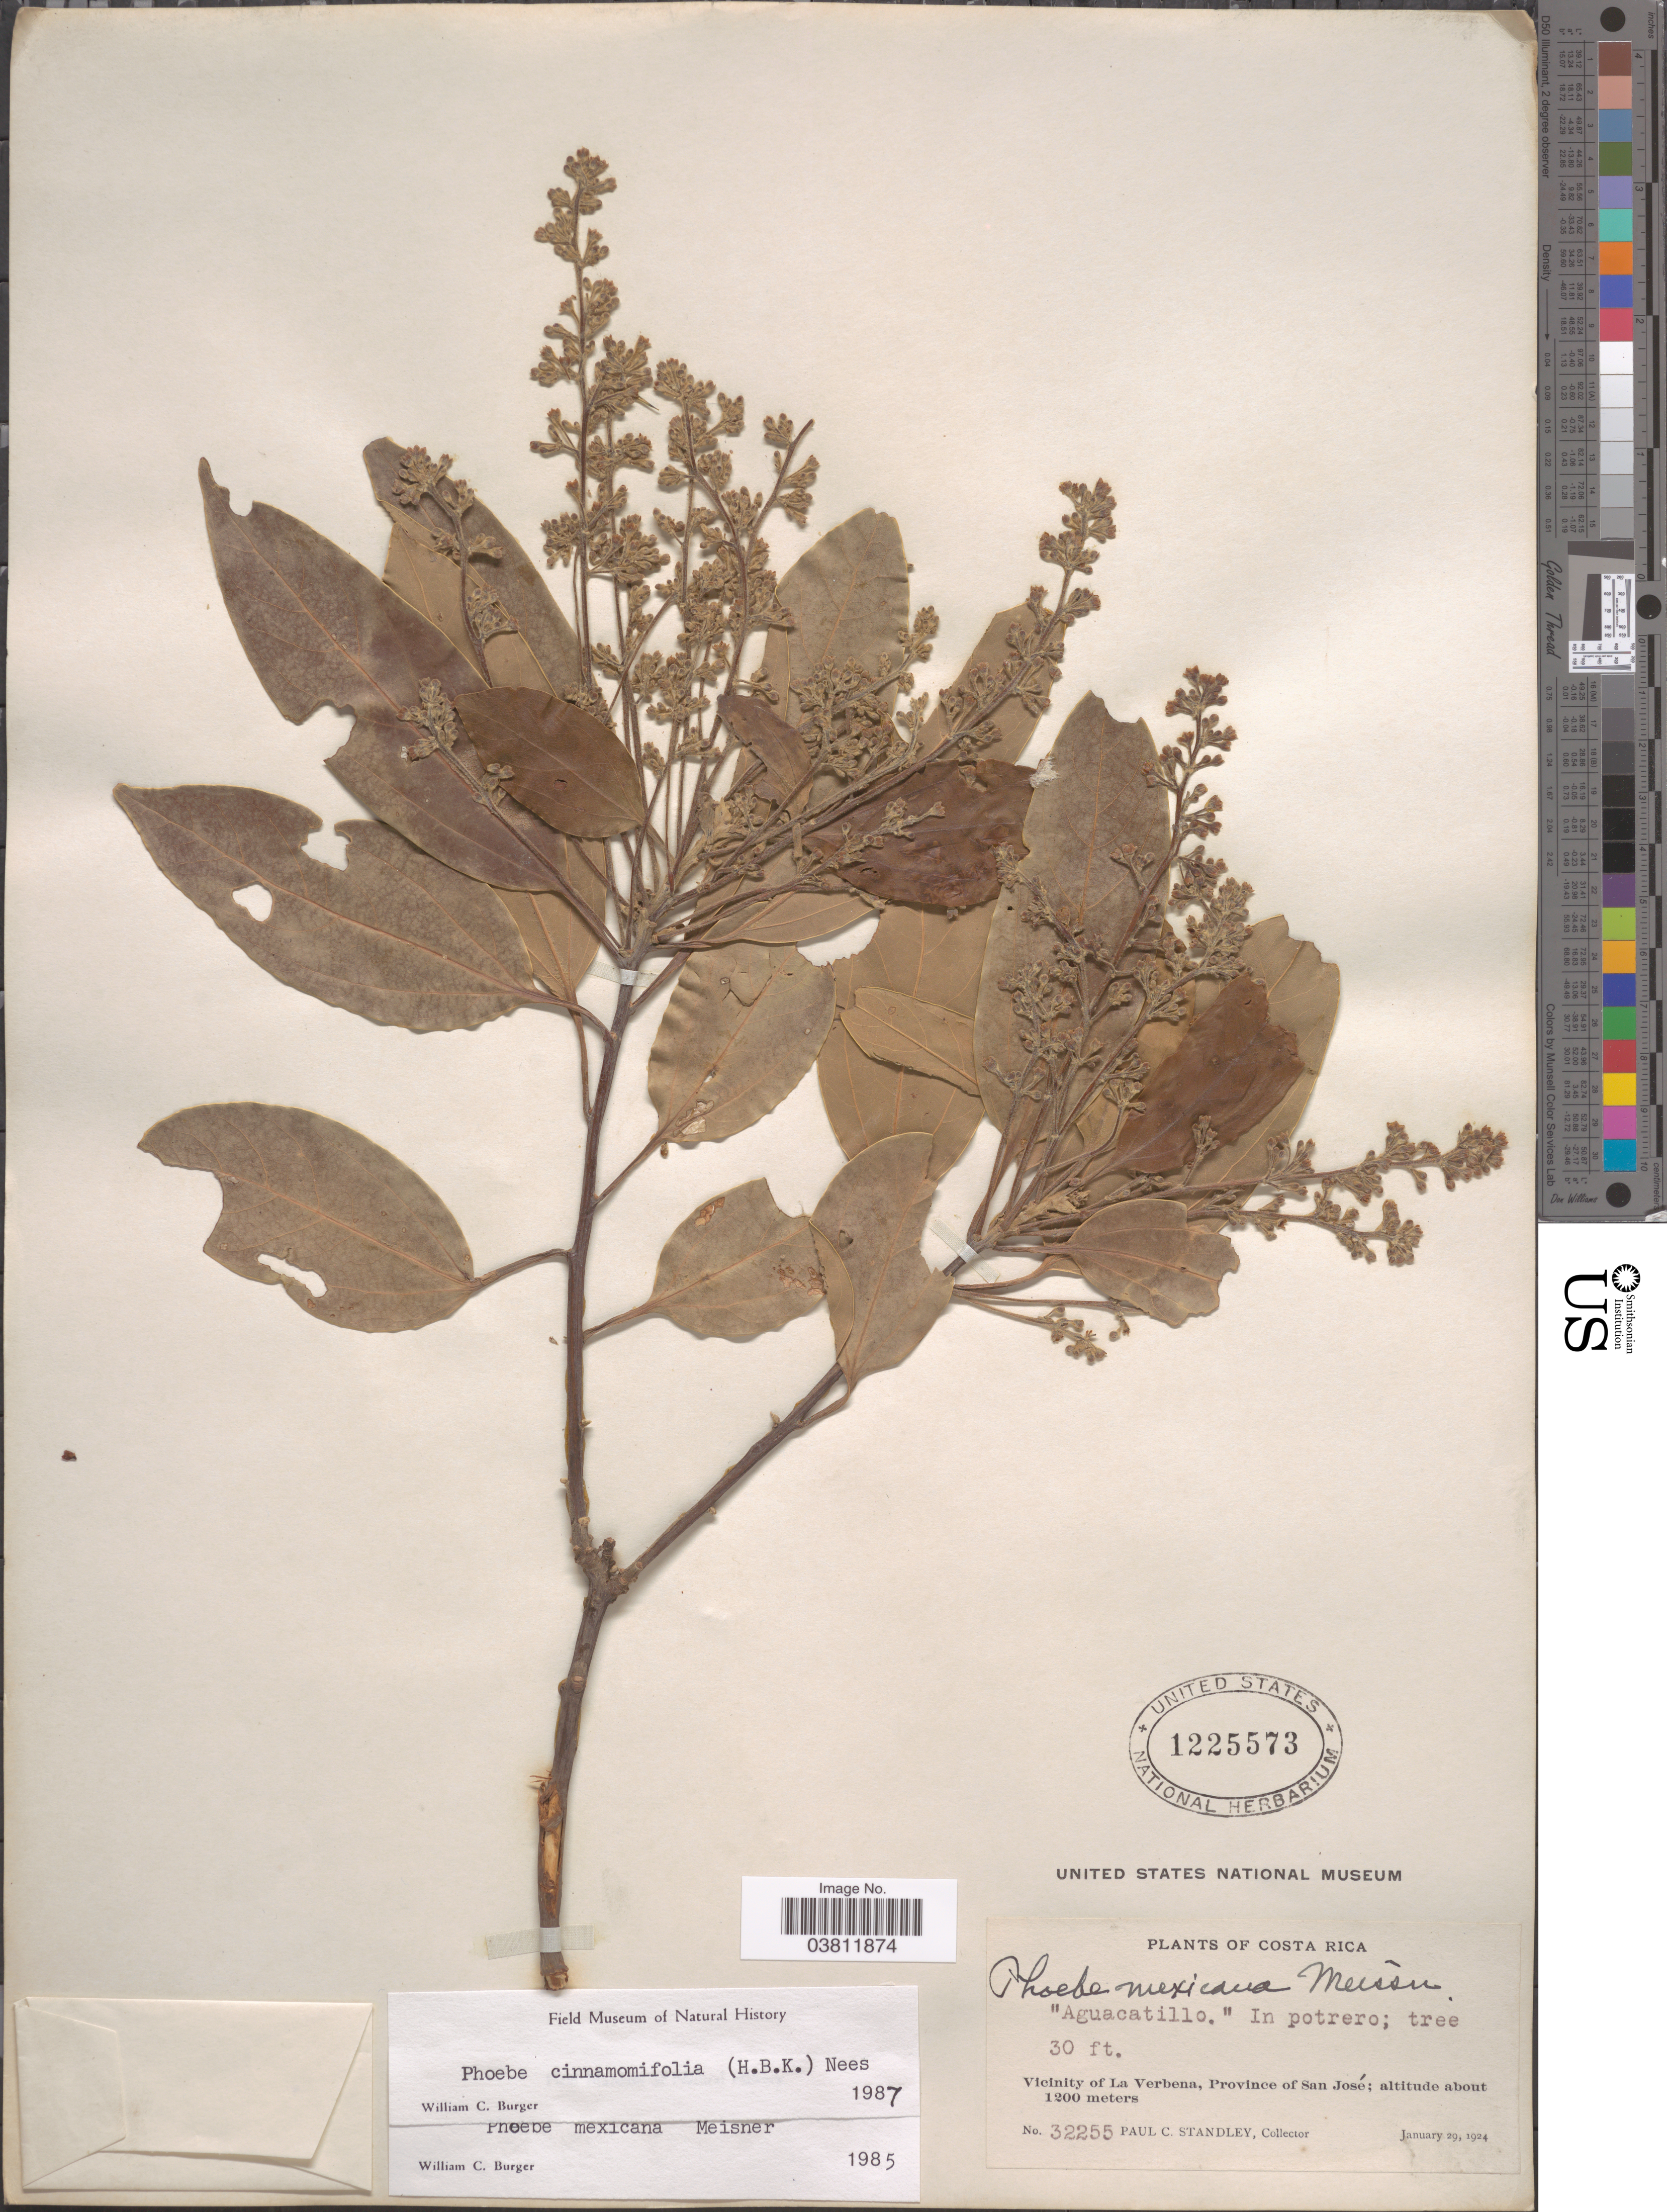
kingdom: Plantae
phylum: Tracheophyta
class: Magnoliopsida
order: Laurales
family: Lauraceae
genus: Phoebe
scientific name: Phoebe cinnamomifolia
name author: (Kunth) Nees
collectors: P. C. Standley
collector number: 32255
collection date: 1924-01-29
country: Costa Rica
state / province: San José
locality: Vicinity of La Verbena.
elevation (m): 1200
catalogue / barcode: US 1225573